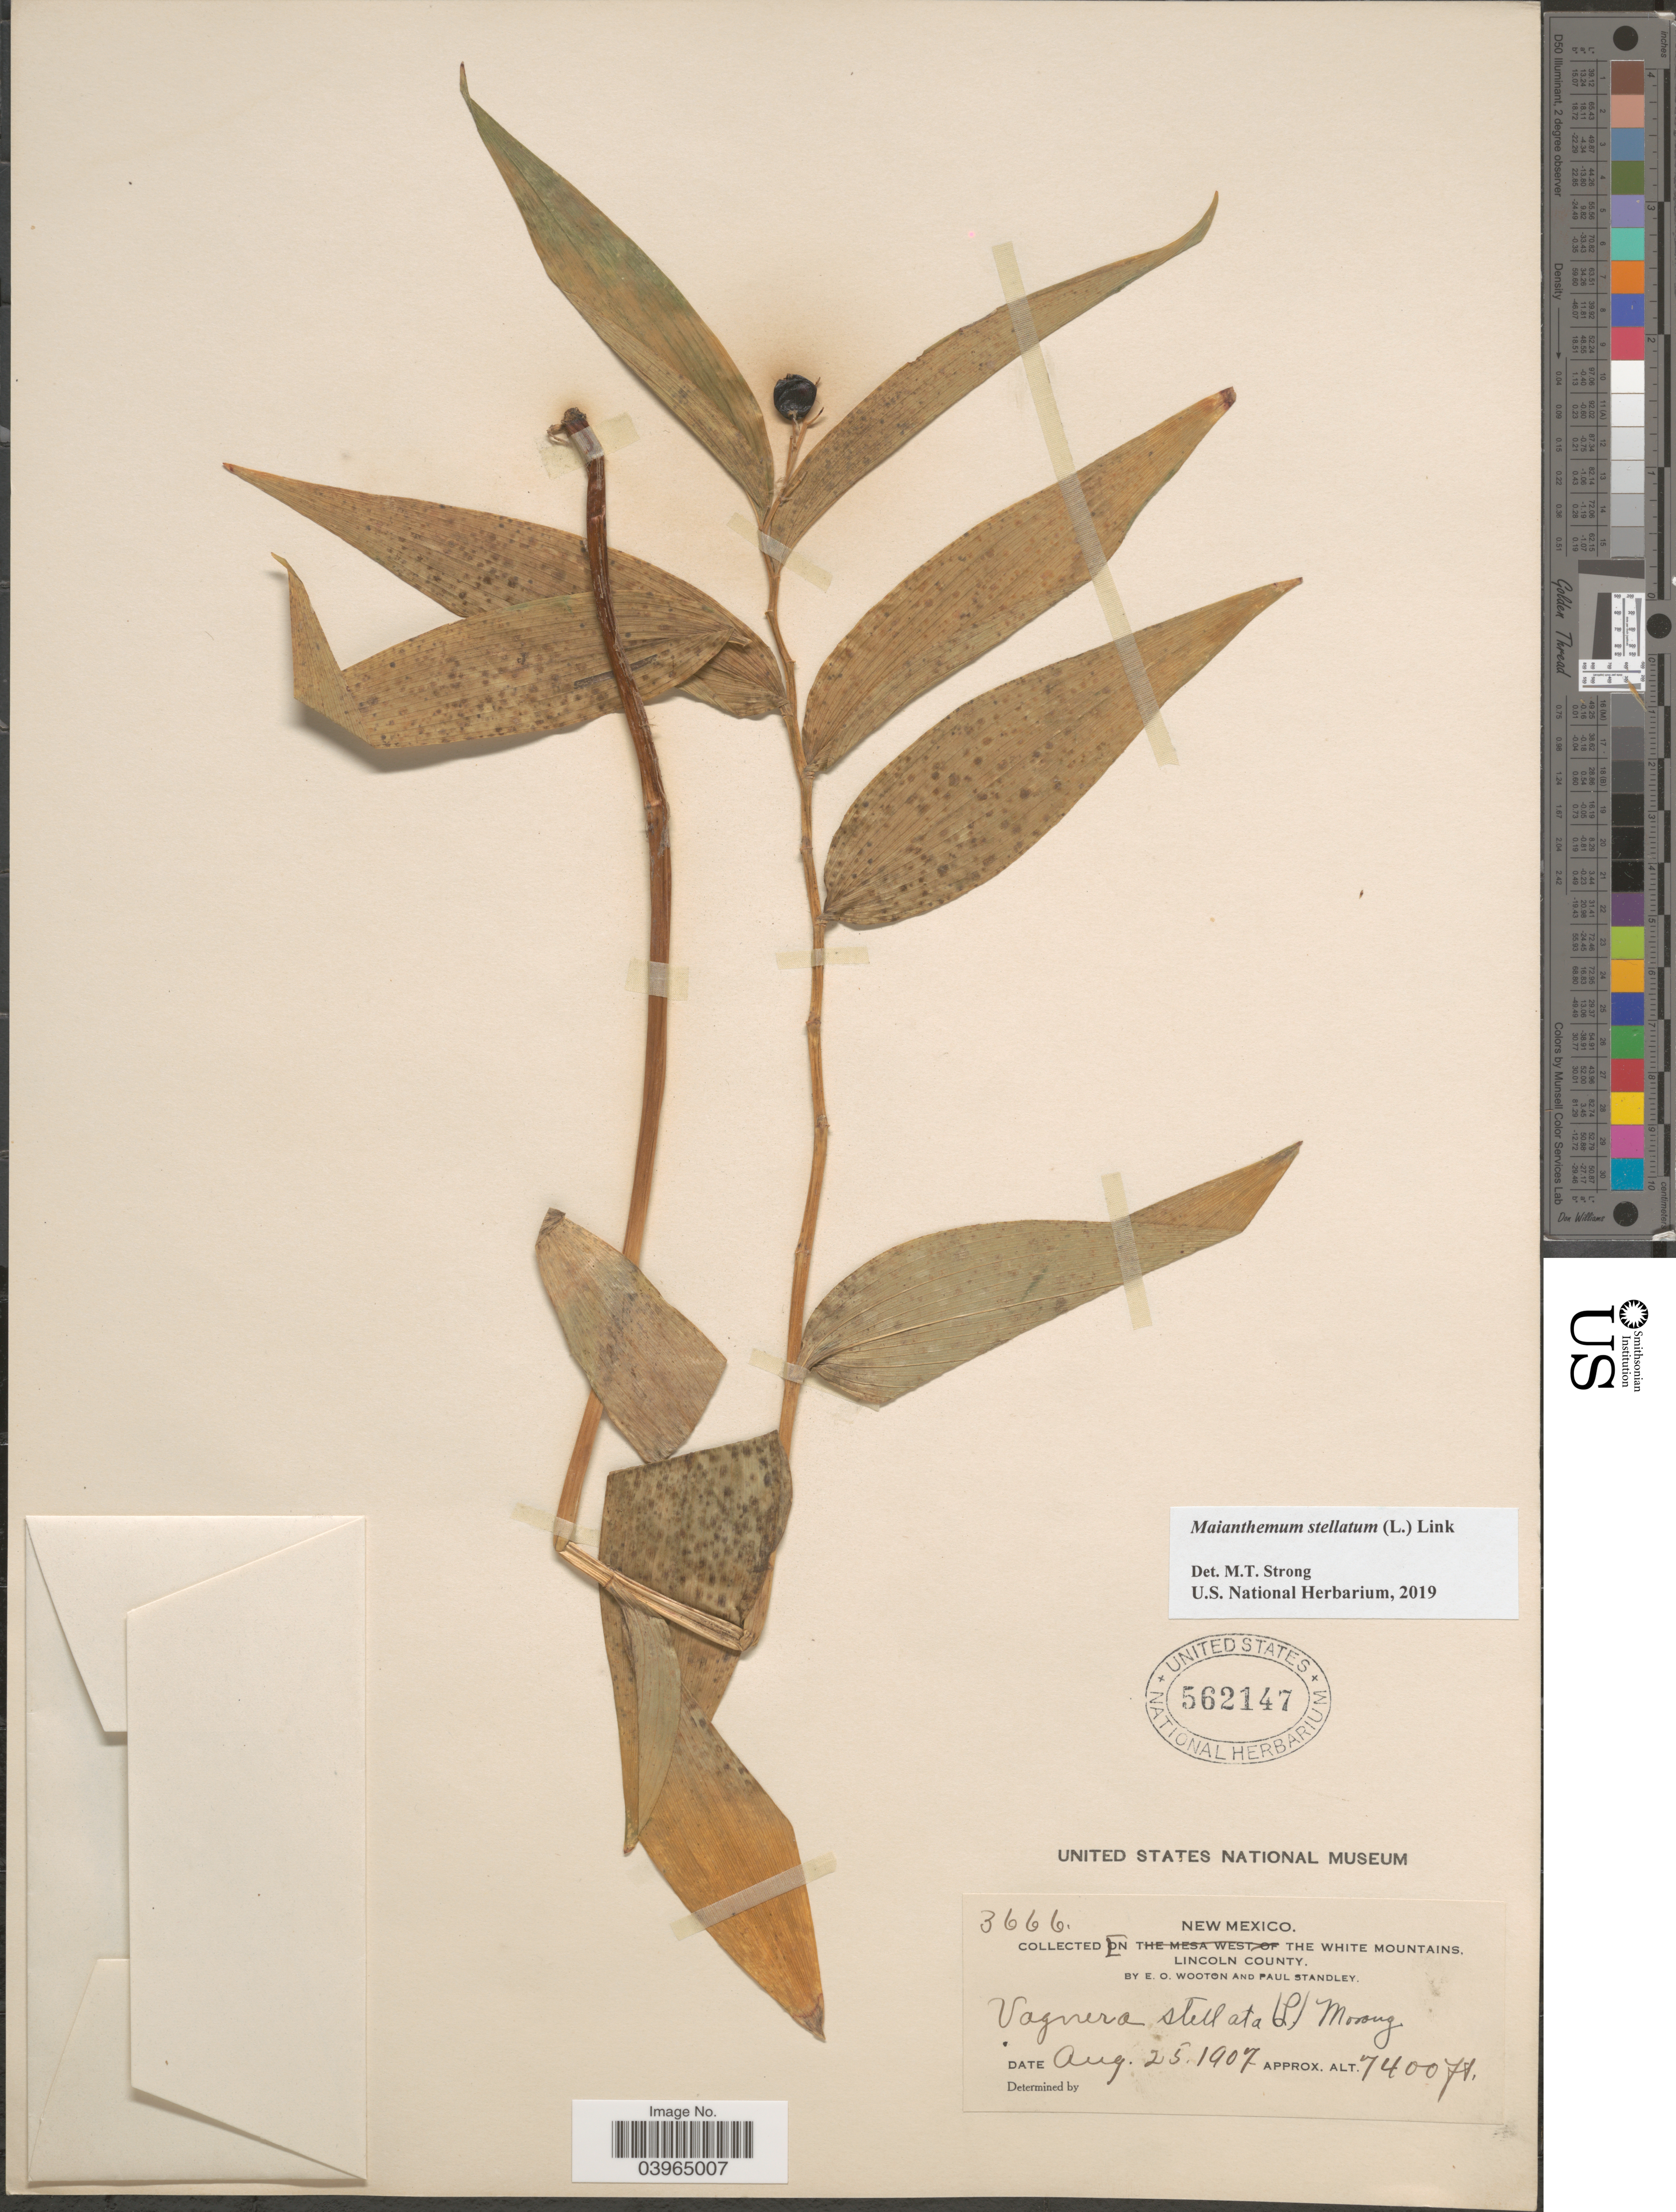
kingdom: Plantae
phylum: Tracheophyta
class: Liliopsida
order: Asparagales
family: Asparagaceae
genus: Maianthemum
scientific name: Maianthemum stellatum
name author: (L.) Link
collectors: E. O. Wooton & P. C. Standley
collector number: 3666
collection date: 1907-08-25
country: United States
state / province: New Mexico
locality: In the White Mountains, Lincoln County.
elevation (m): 2256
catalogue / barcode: US 562147